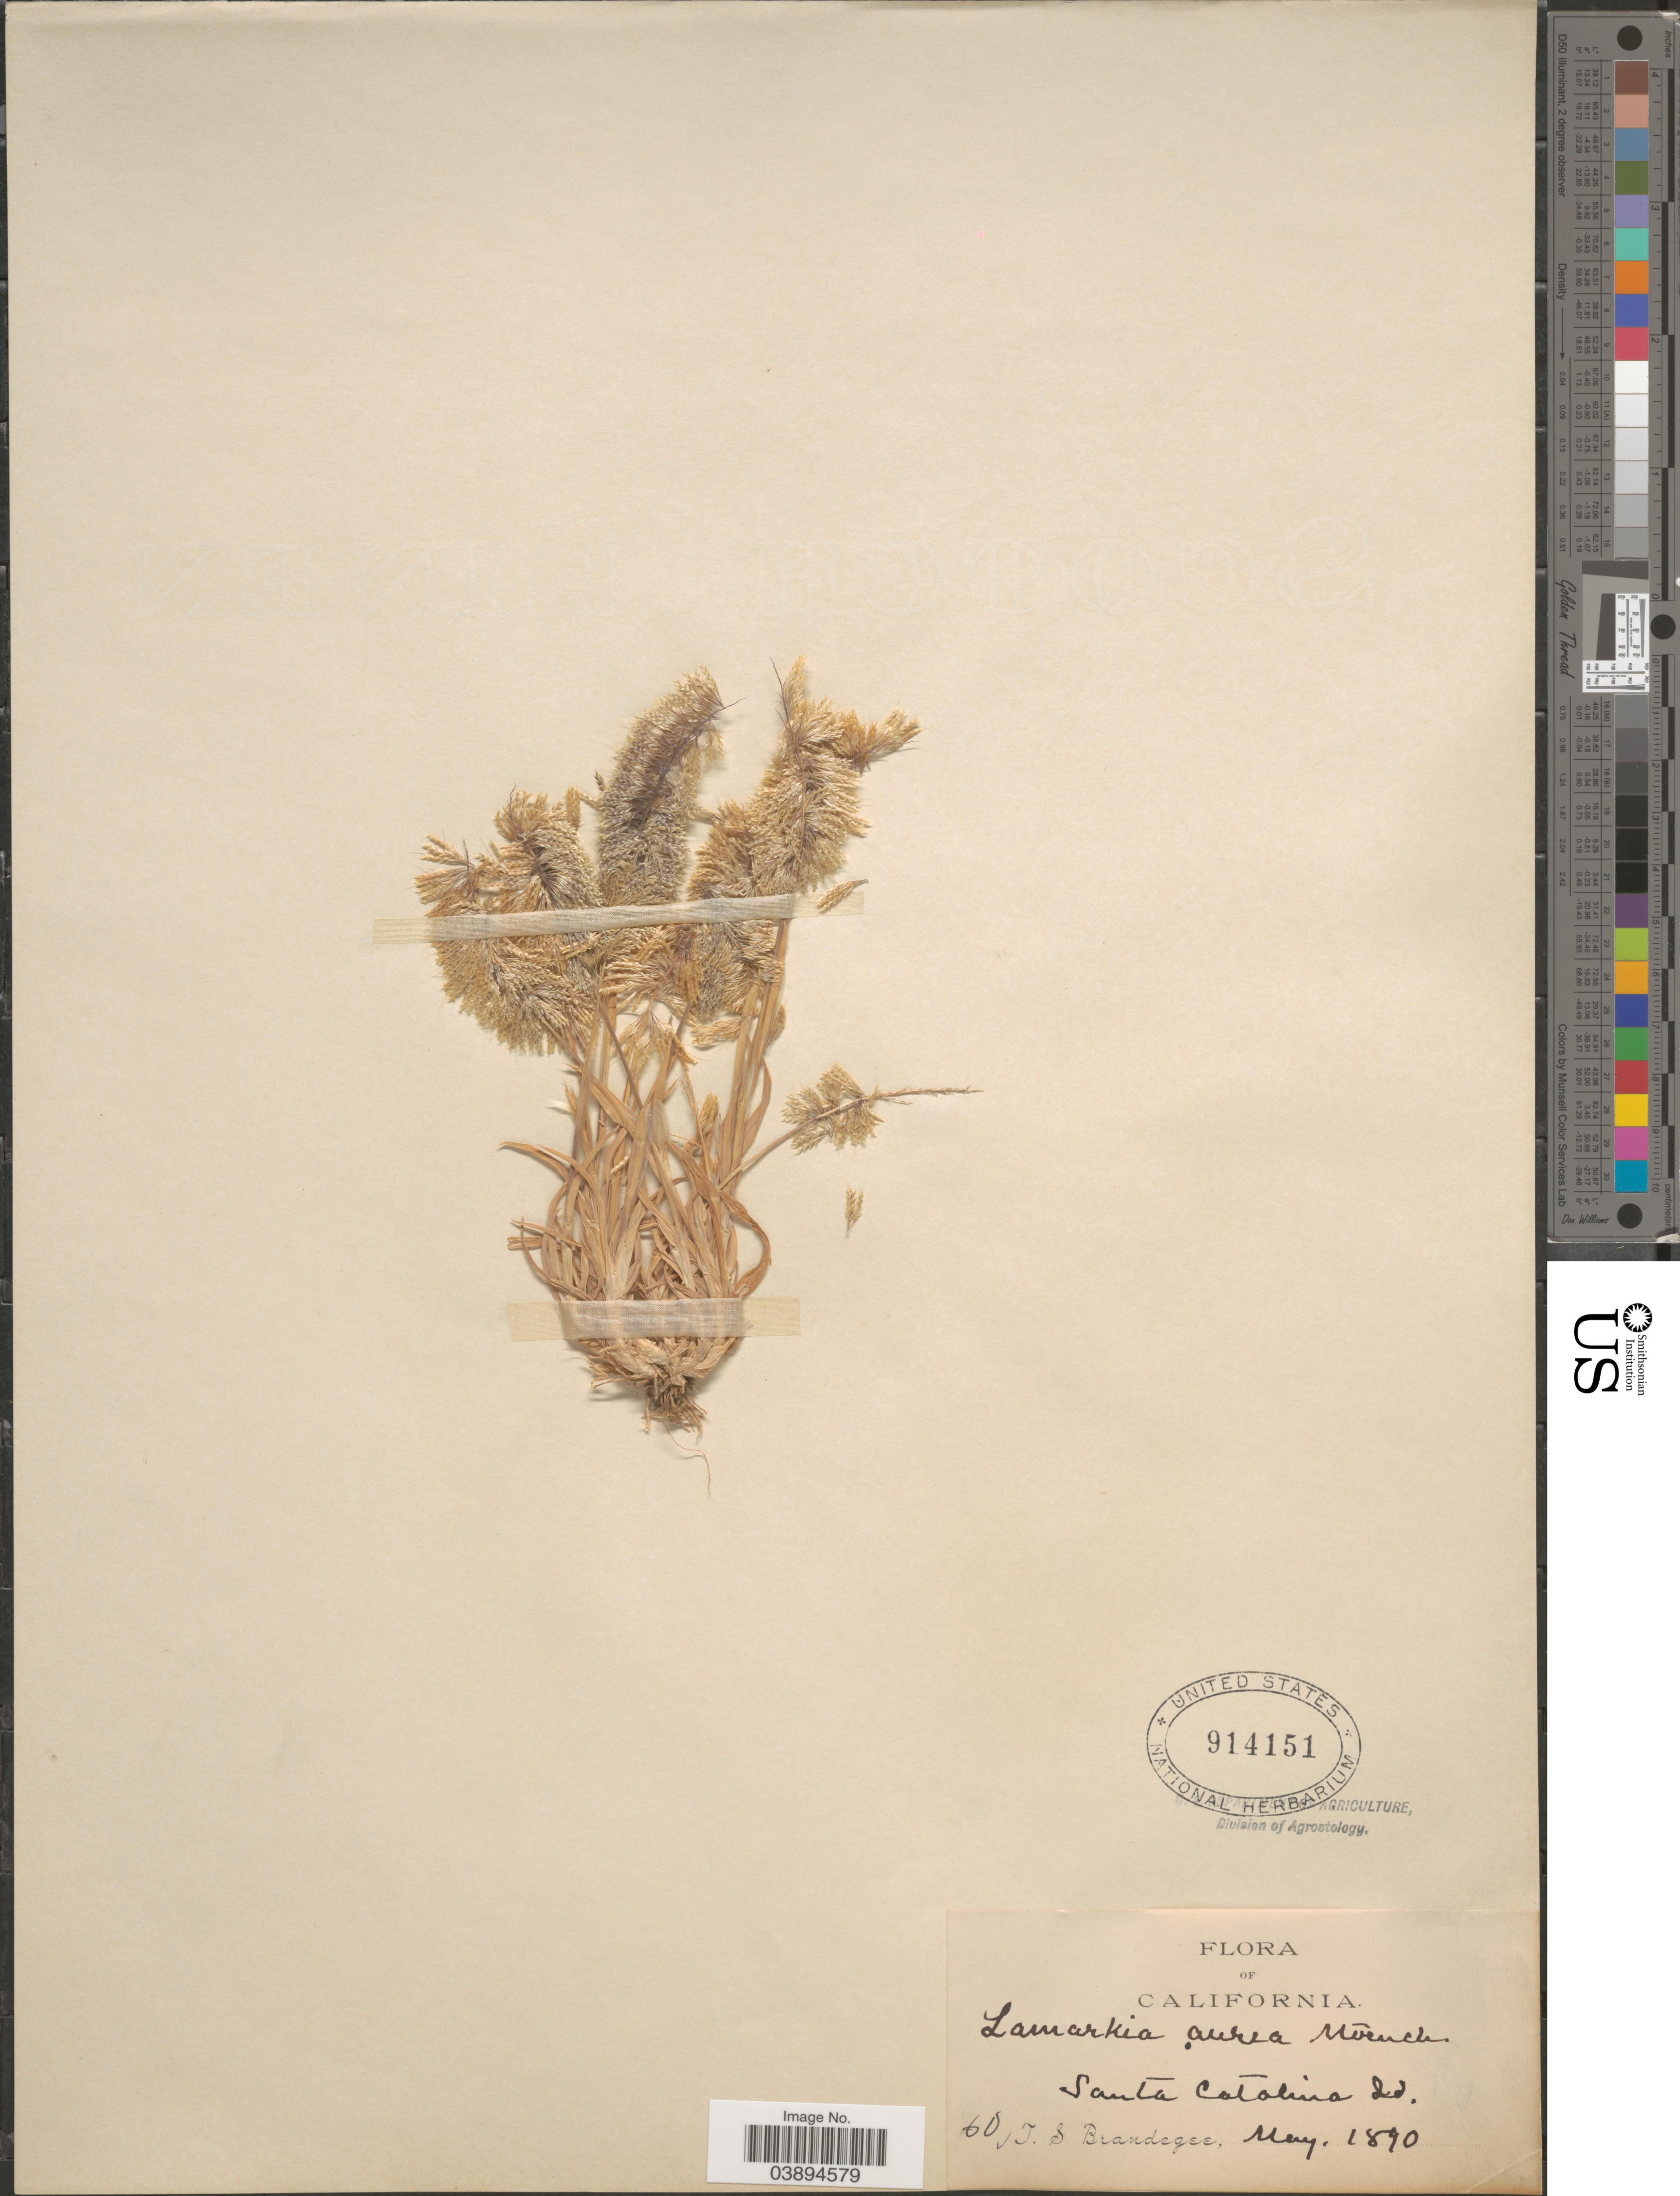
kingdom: Plantae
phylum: Tracheophyta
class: Liliopsida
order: Poales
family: Poaceae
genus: Lamarckia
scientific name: Lamarckia aurea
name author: (L.) Moench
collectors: J. S. Brandegee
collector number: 60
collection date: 1890-05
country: United States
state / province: California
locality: Santa Catalina Id.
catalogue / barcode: US 914151